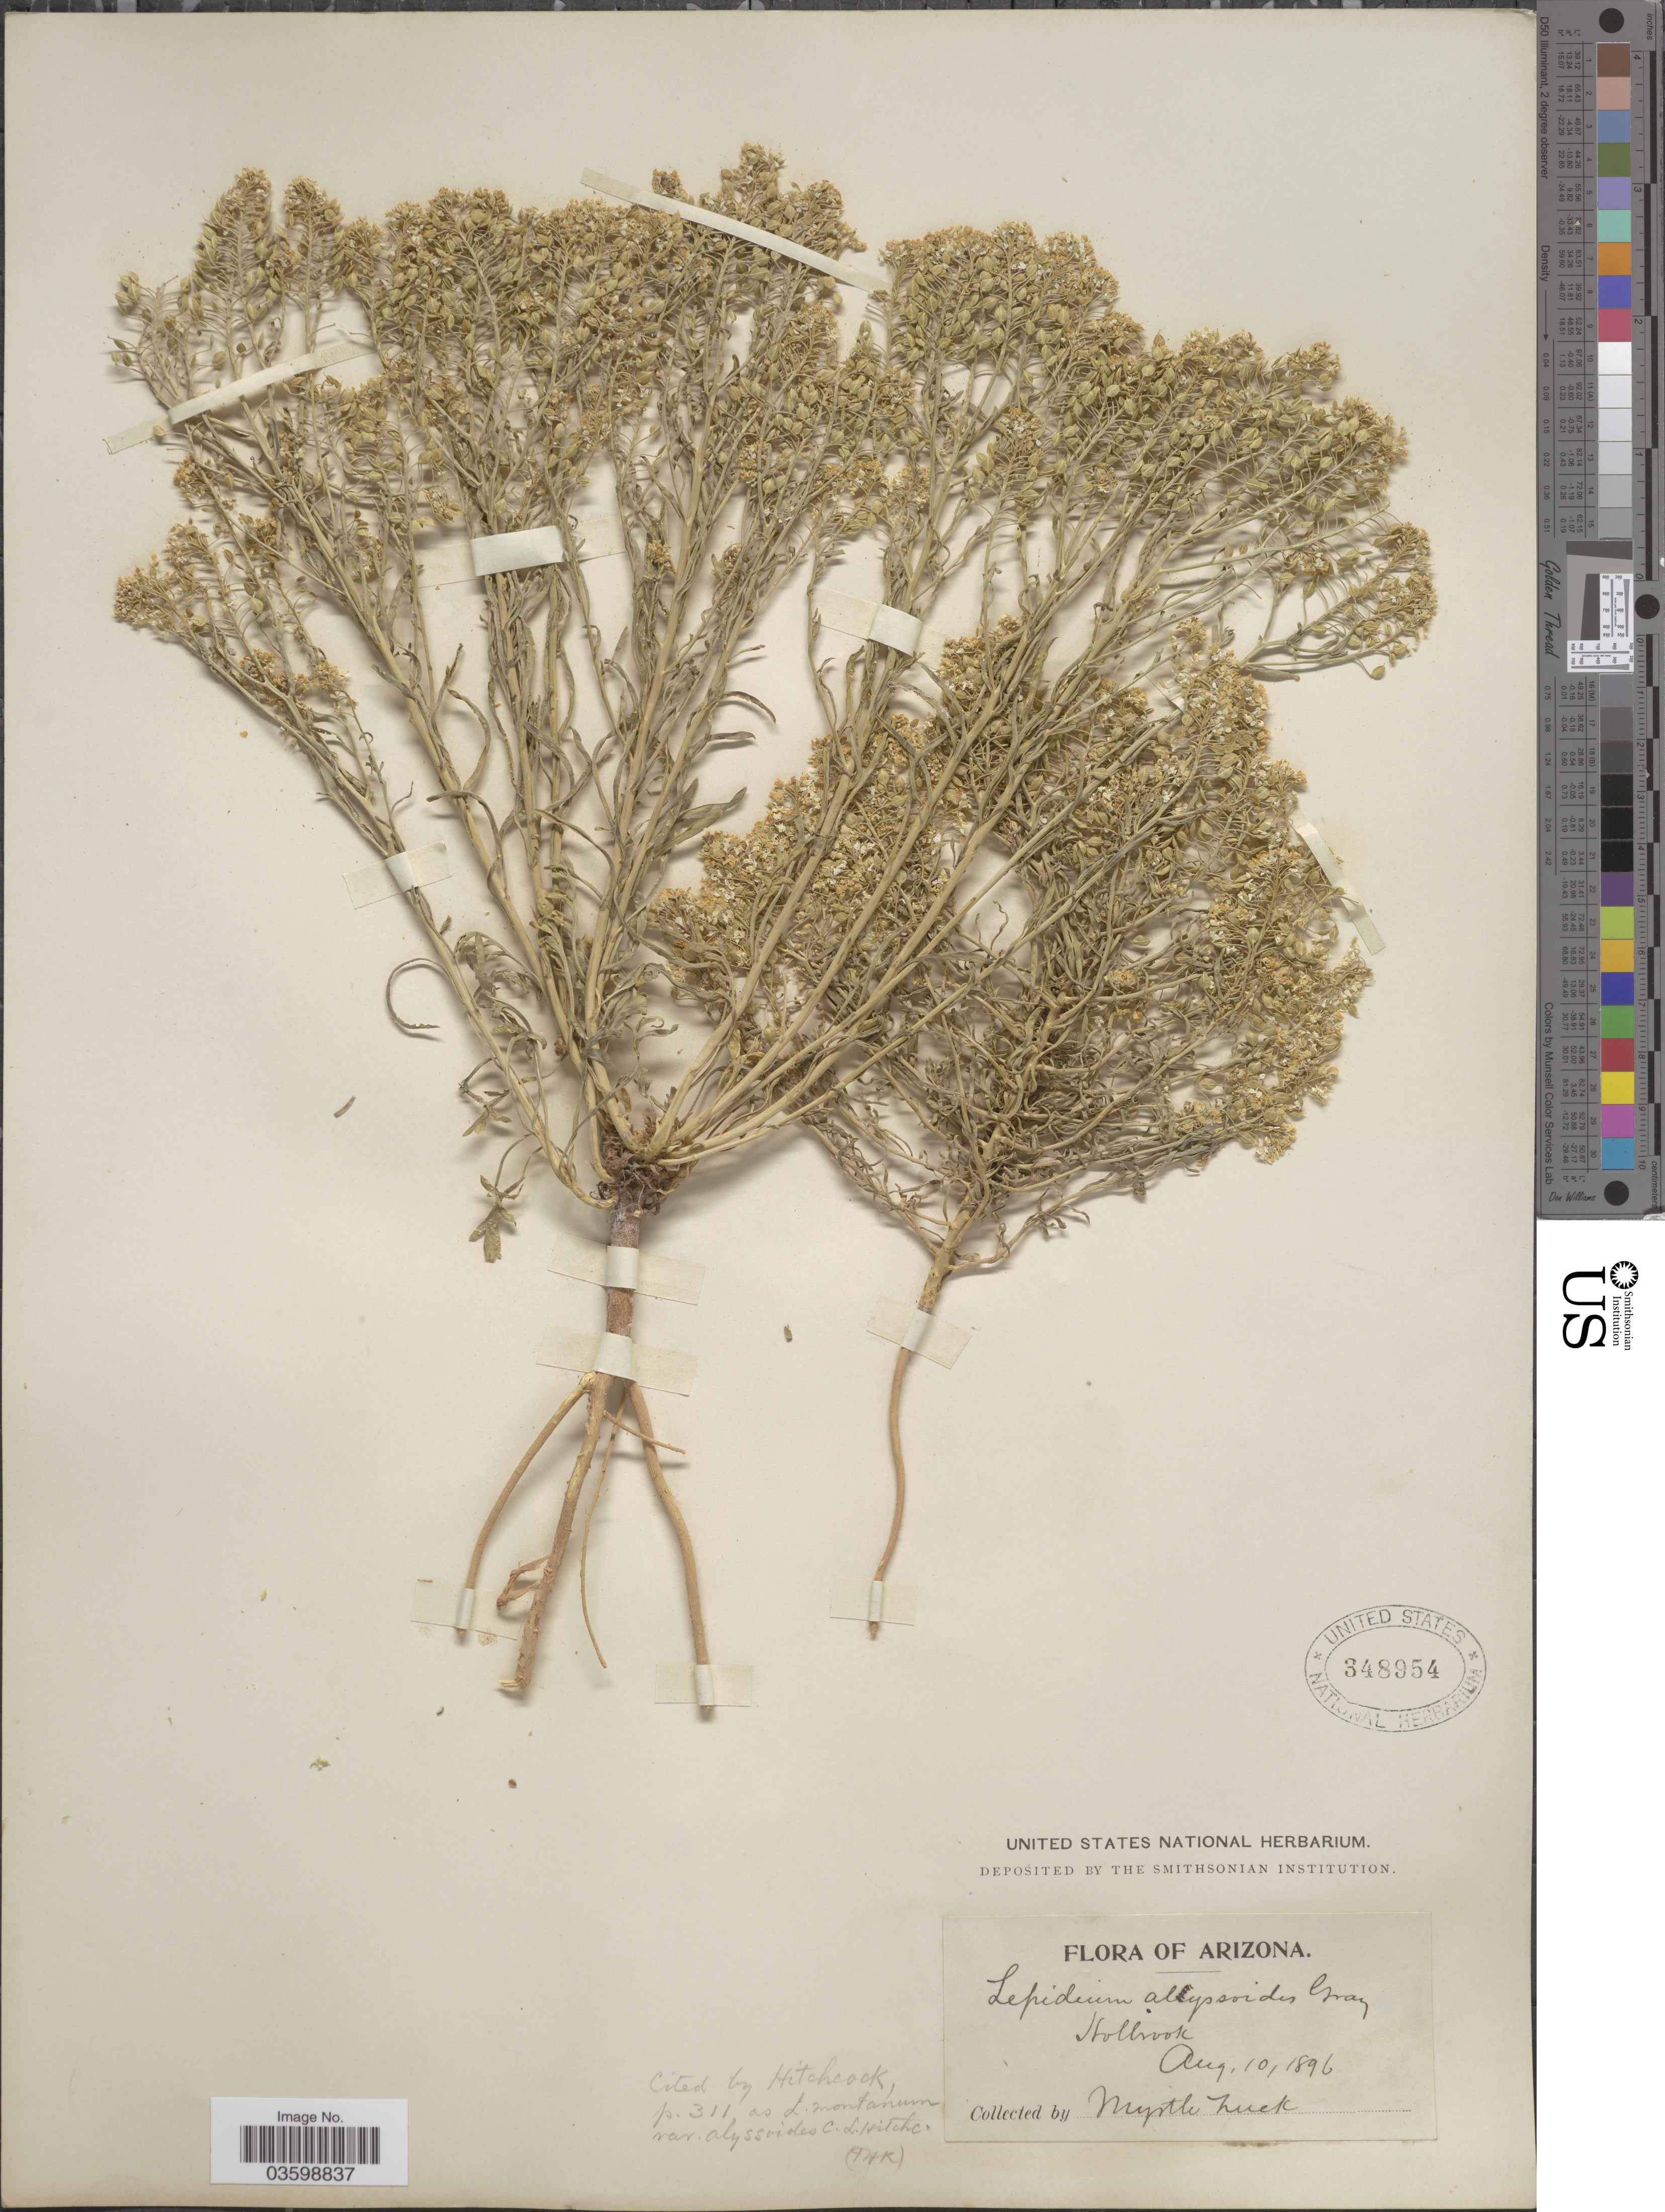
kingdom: Plantae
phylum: Tracheophyta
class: Magnoliopsida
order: Brassicales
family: Brassicaceae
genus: Lepidium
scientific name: Lepidium montanum var. alyssoides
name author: (A. Gray) M.E. Jones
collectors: M. Zuck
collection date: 1896-08-10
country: United States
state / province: Arizona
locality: Holbrook.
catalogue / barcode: US 348954